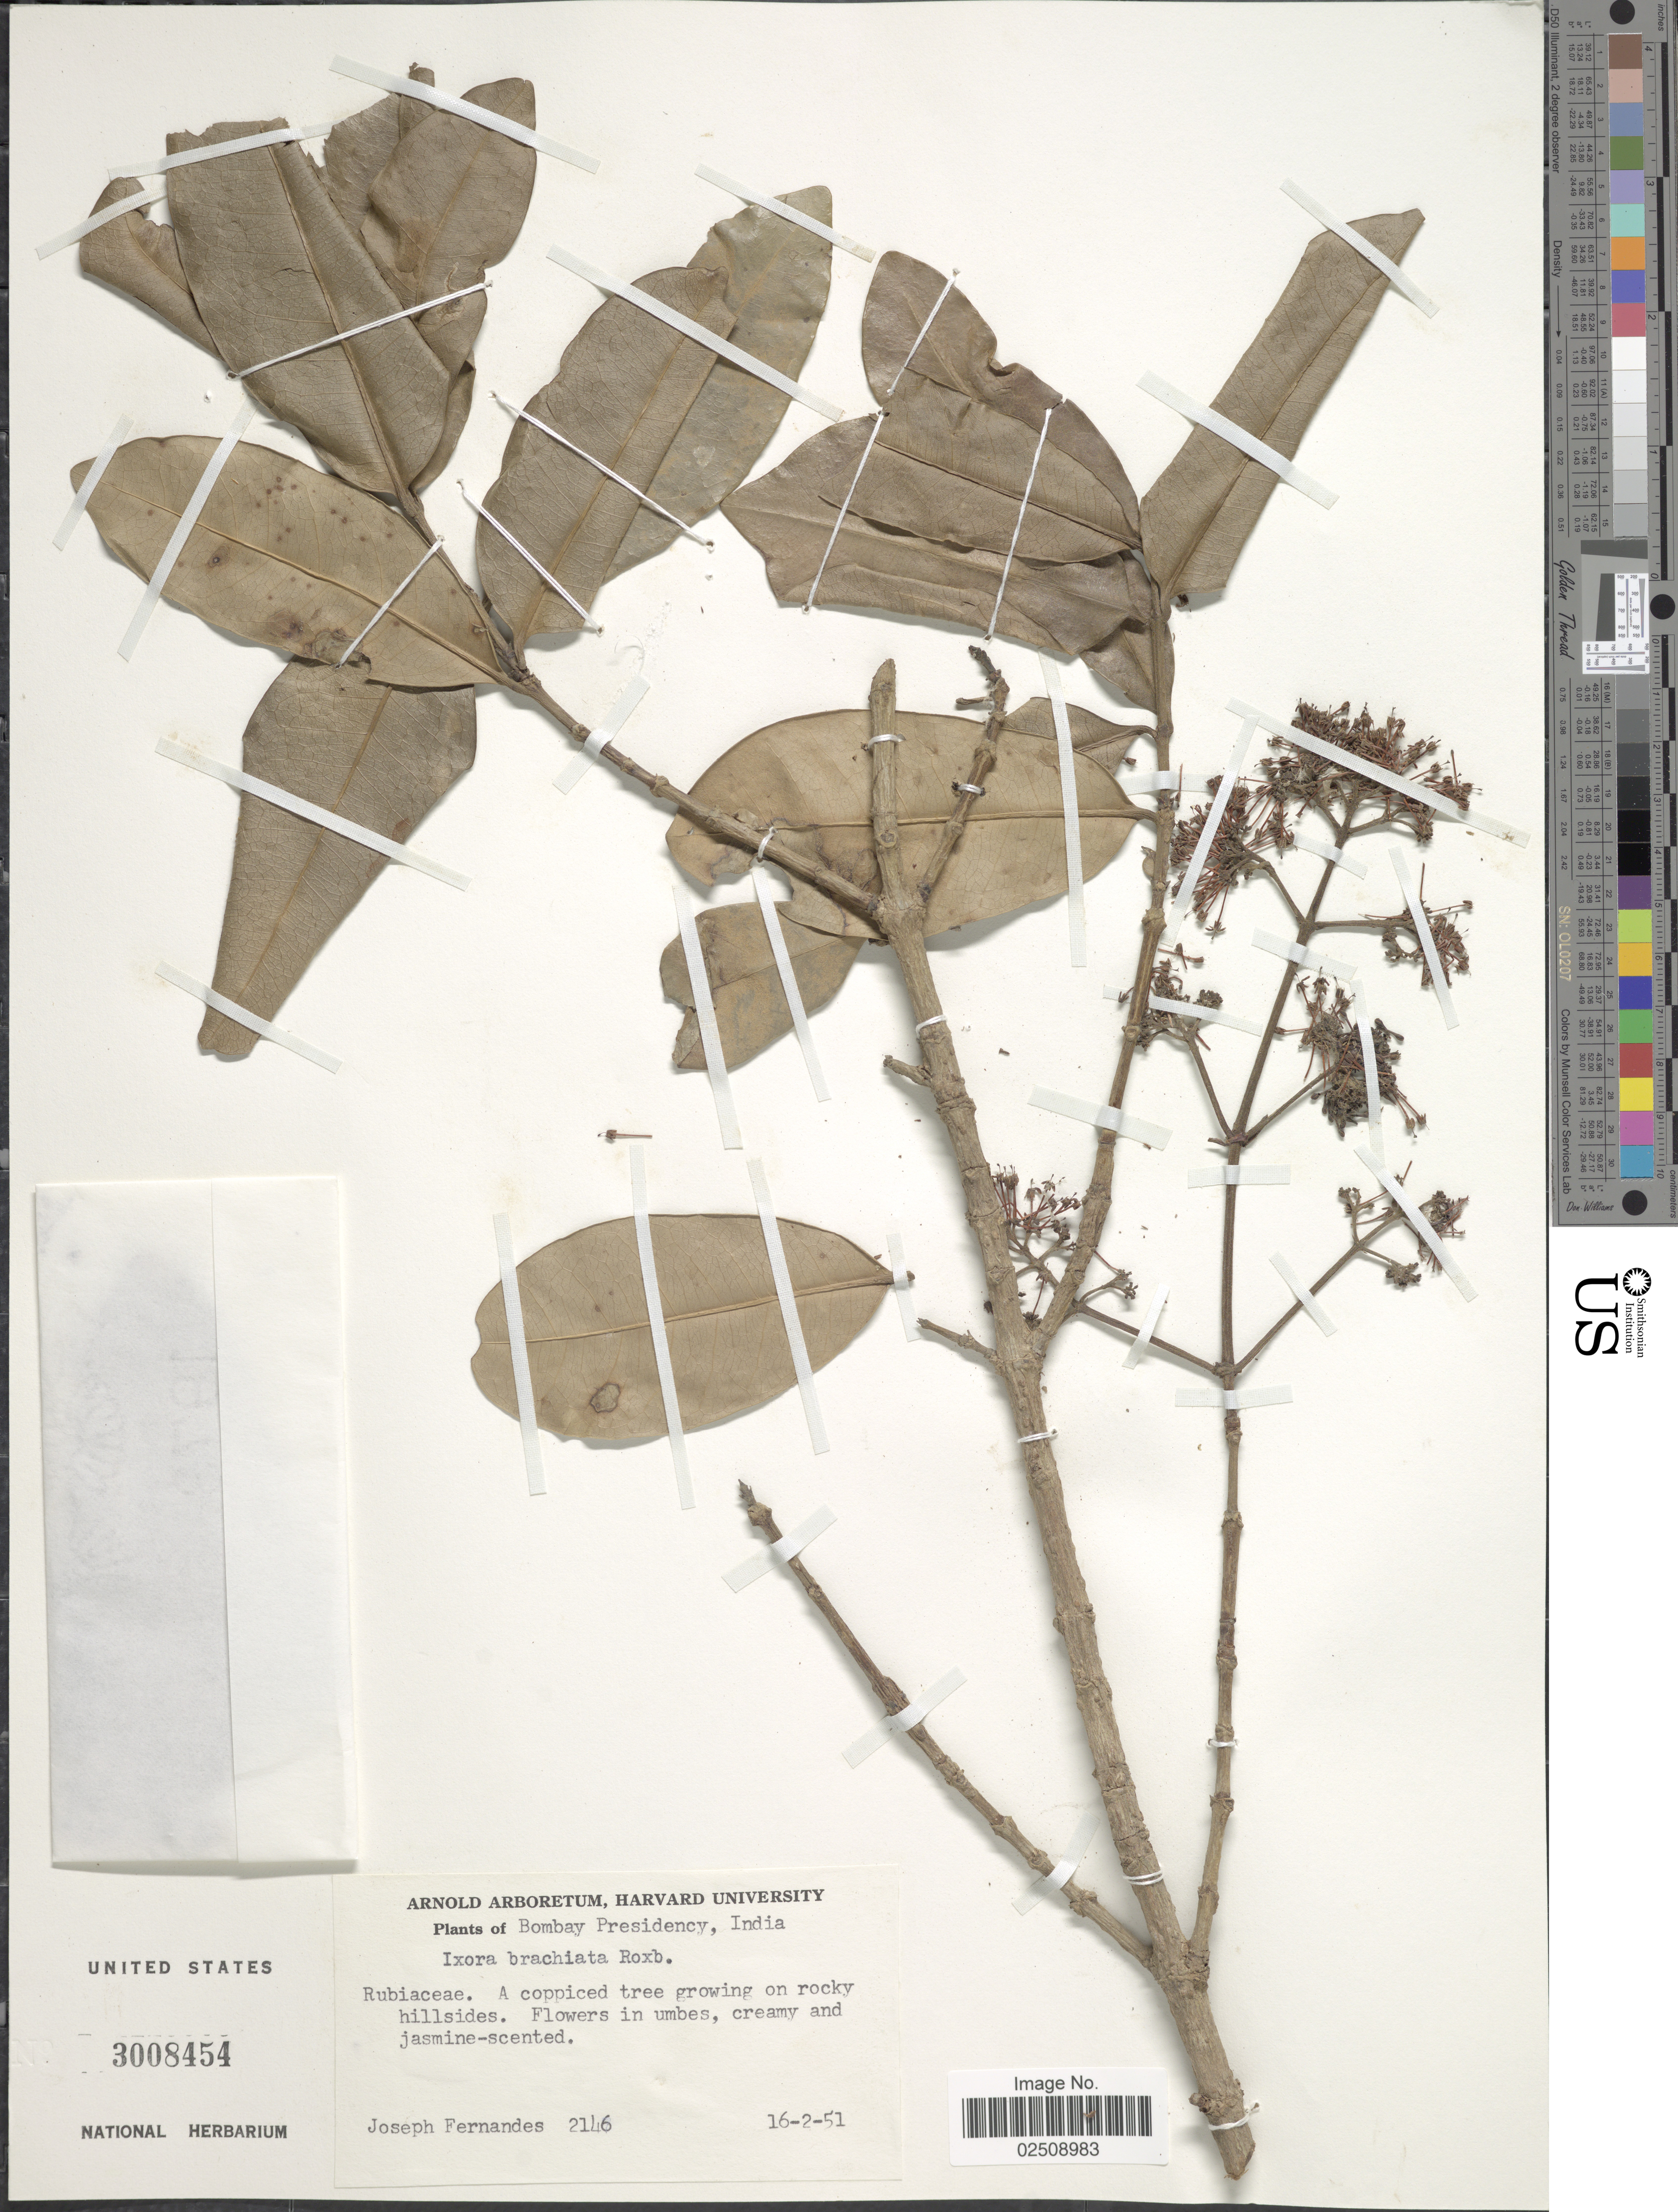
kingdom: Plantae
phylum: Tracheophyta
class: Magnoliopsida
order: Gentianales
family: Rubiaceae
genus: Ixora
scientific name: Ixora brachiata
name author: Roxb.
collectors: J. Fernandes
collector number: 2146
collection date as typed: Transcribed d/m/y: 16/2/51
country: India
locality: Bombay Presidency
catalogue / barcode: US 3008454